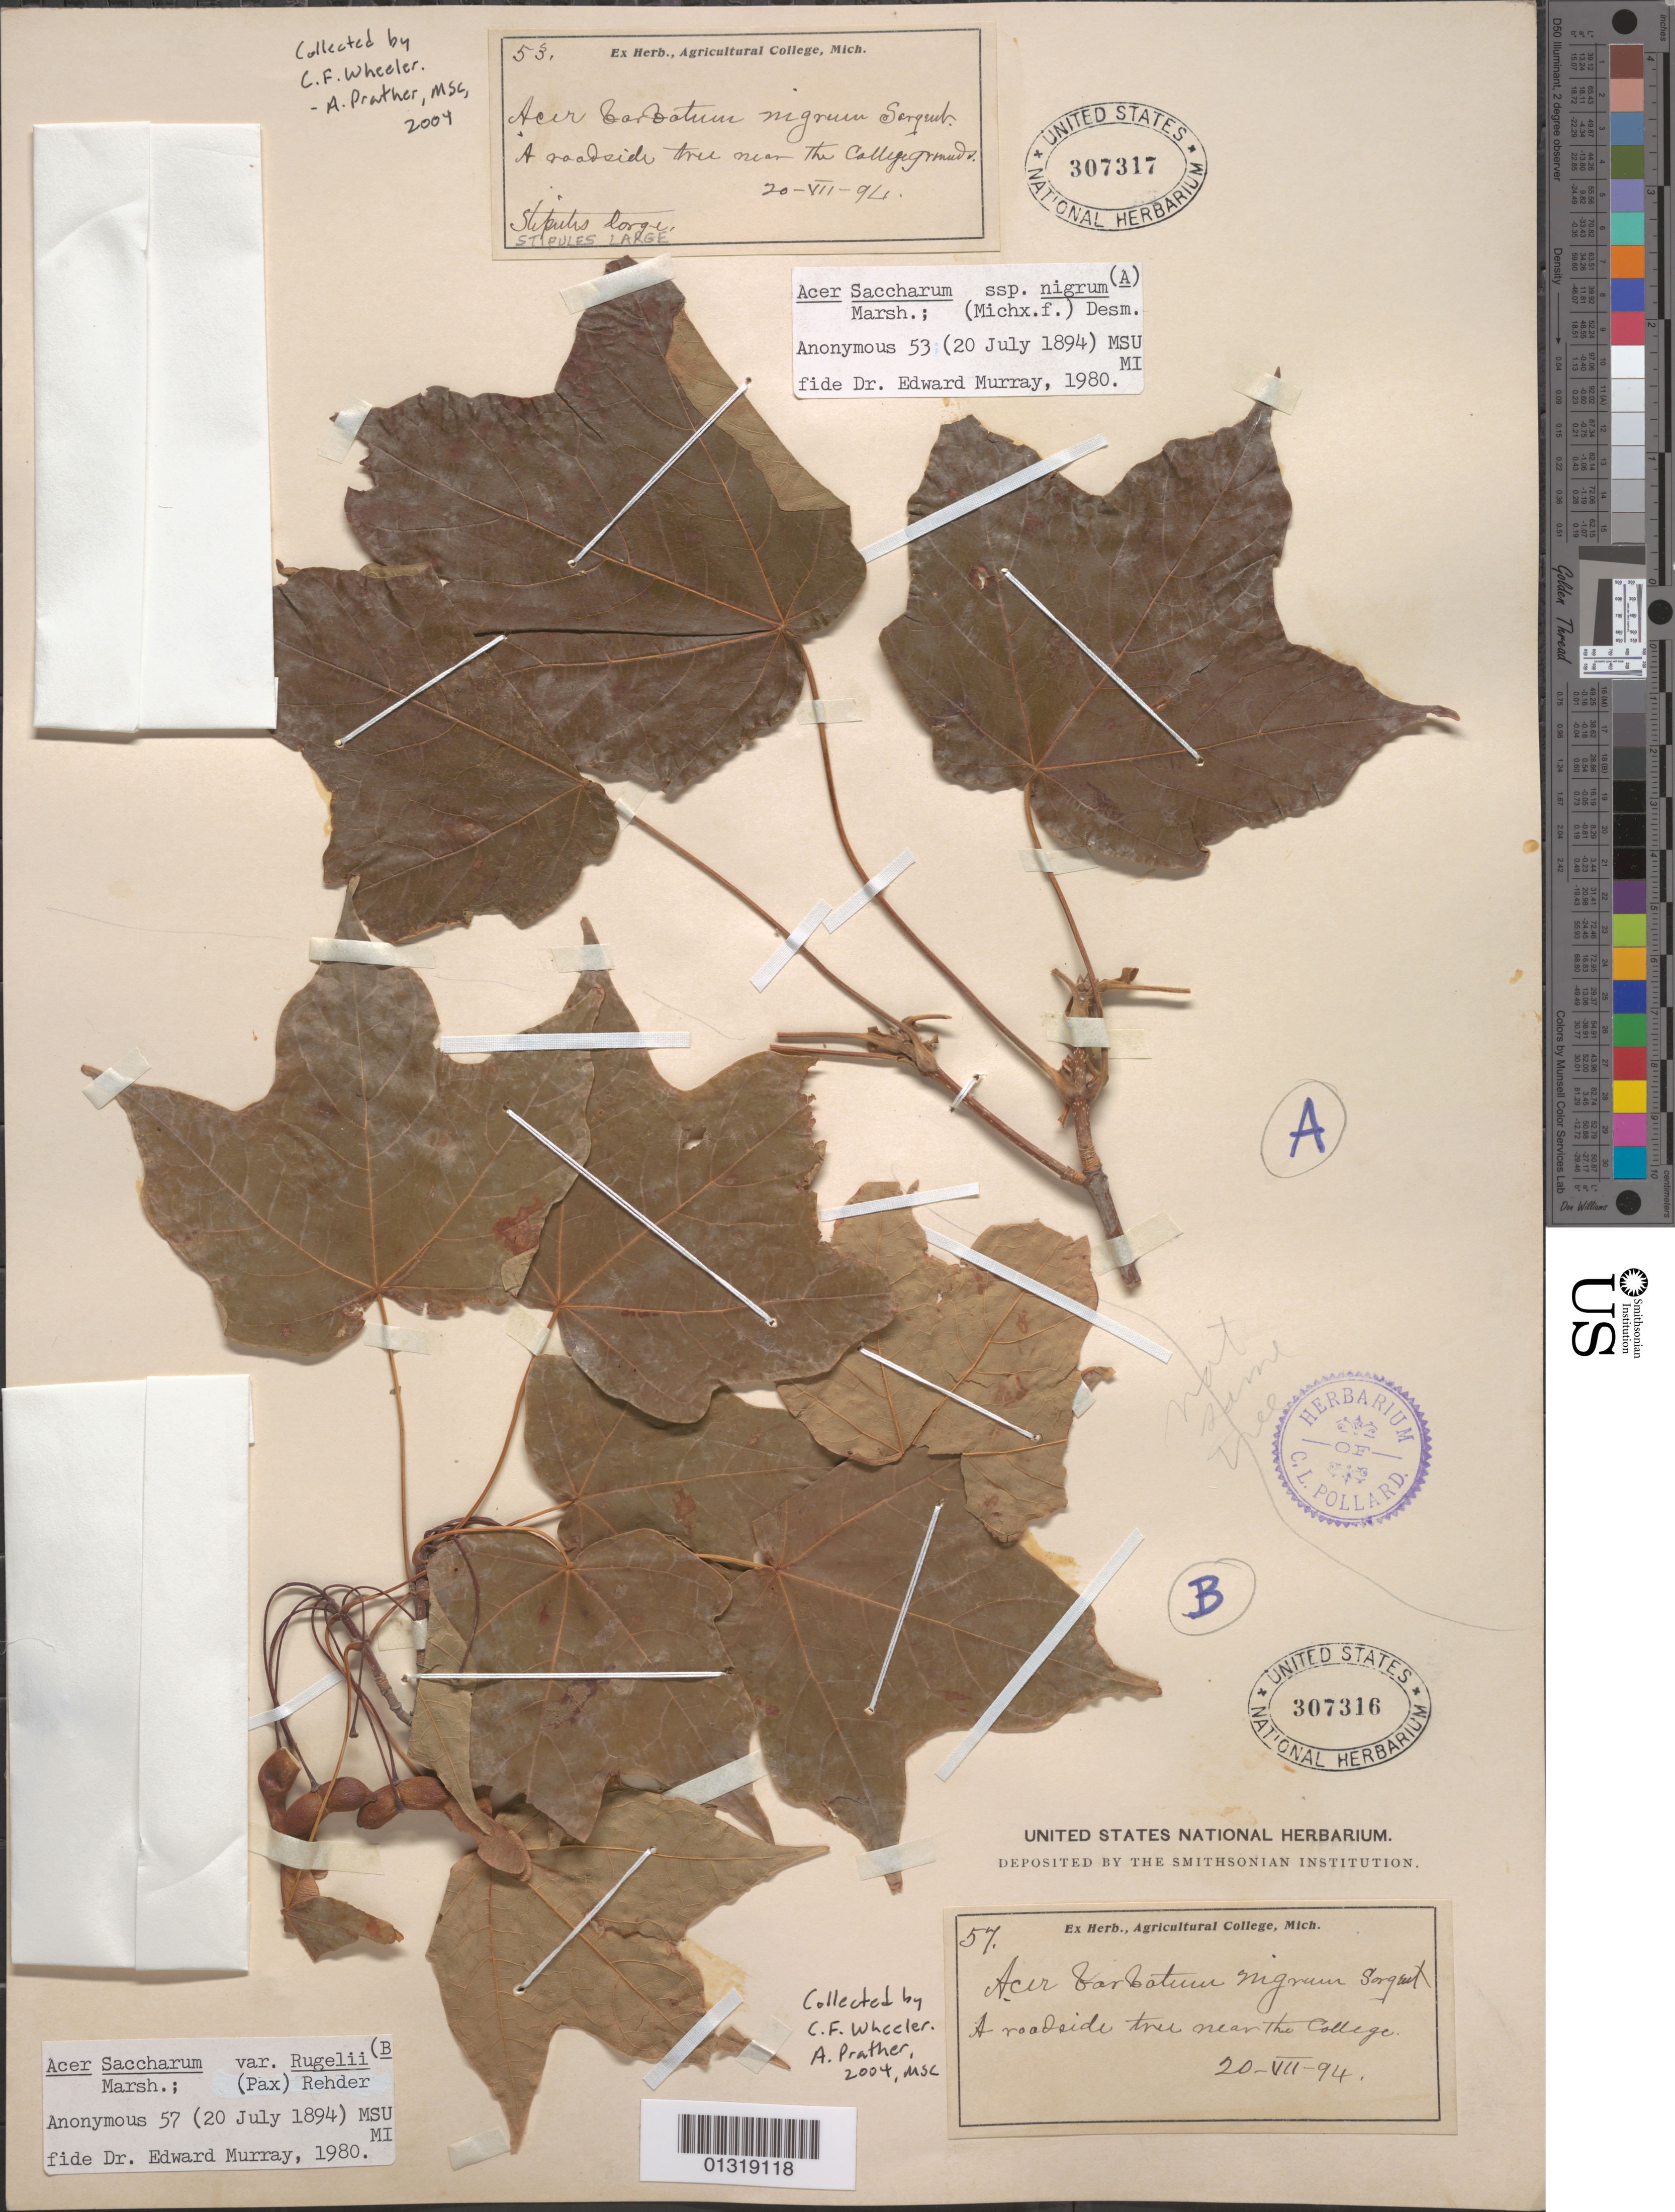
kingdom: Plantae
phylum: Tracheophyta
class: Magnoliopsida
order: Sapindales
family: Sapindaceae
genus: Acer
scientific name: Acer saccharum subsp. nigrum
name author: (F. Michx.) Desmarais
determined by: Murray, Edward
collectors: C. Wheeler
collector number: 53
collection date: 1894-07-20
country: United States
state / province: Michigan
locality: Agricultural College [East Lansing, MI?], on college grounds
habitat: Roadside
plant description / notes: Mounted on same sheet as: US #307316, BC 01319118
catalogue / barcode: US 307317